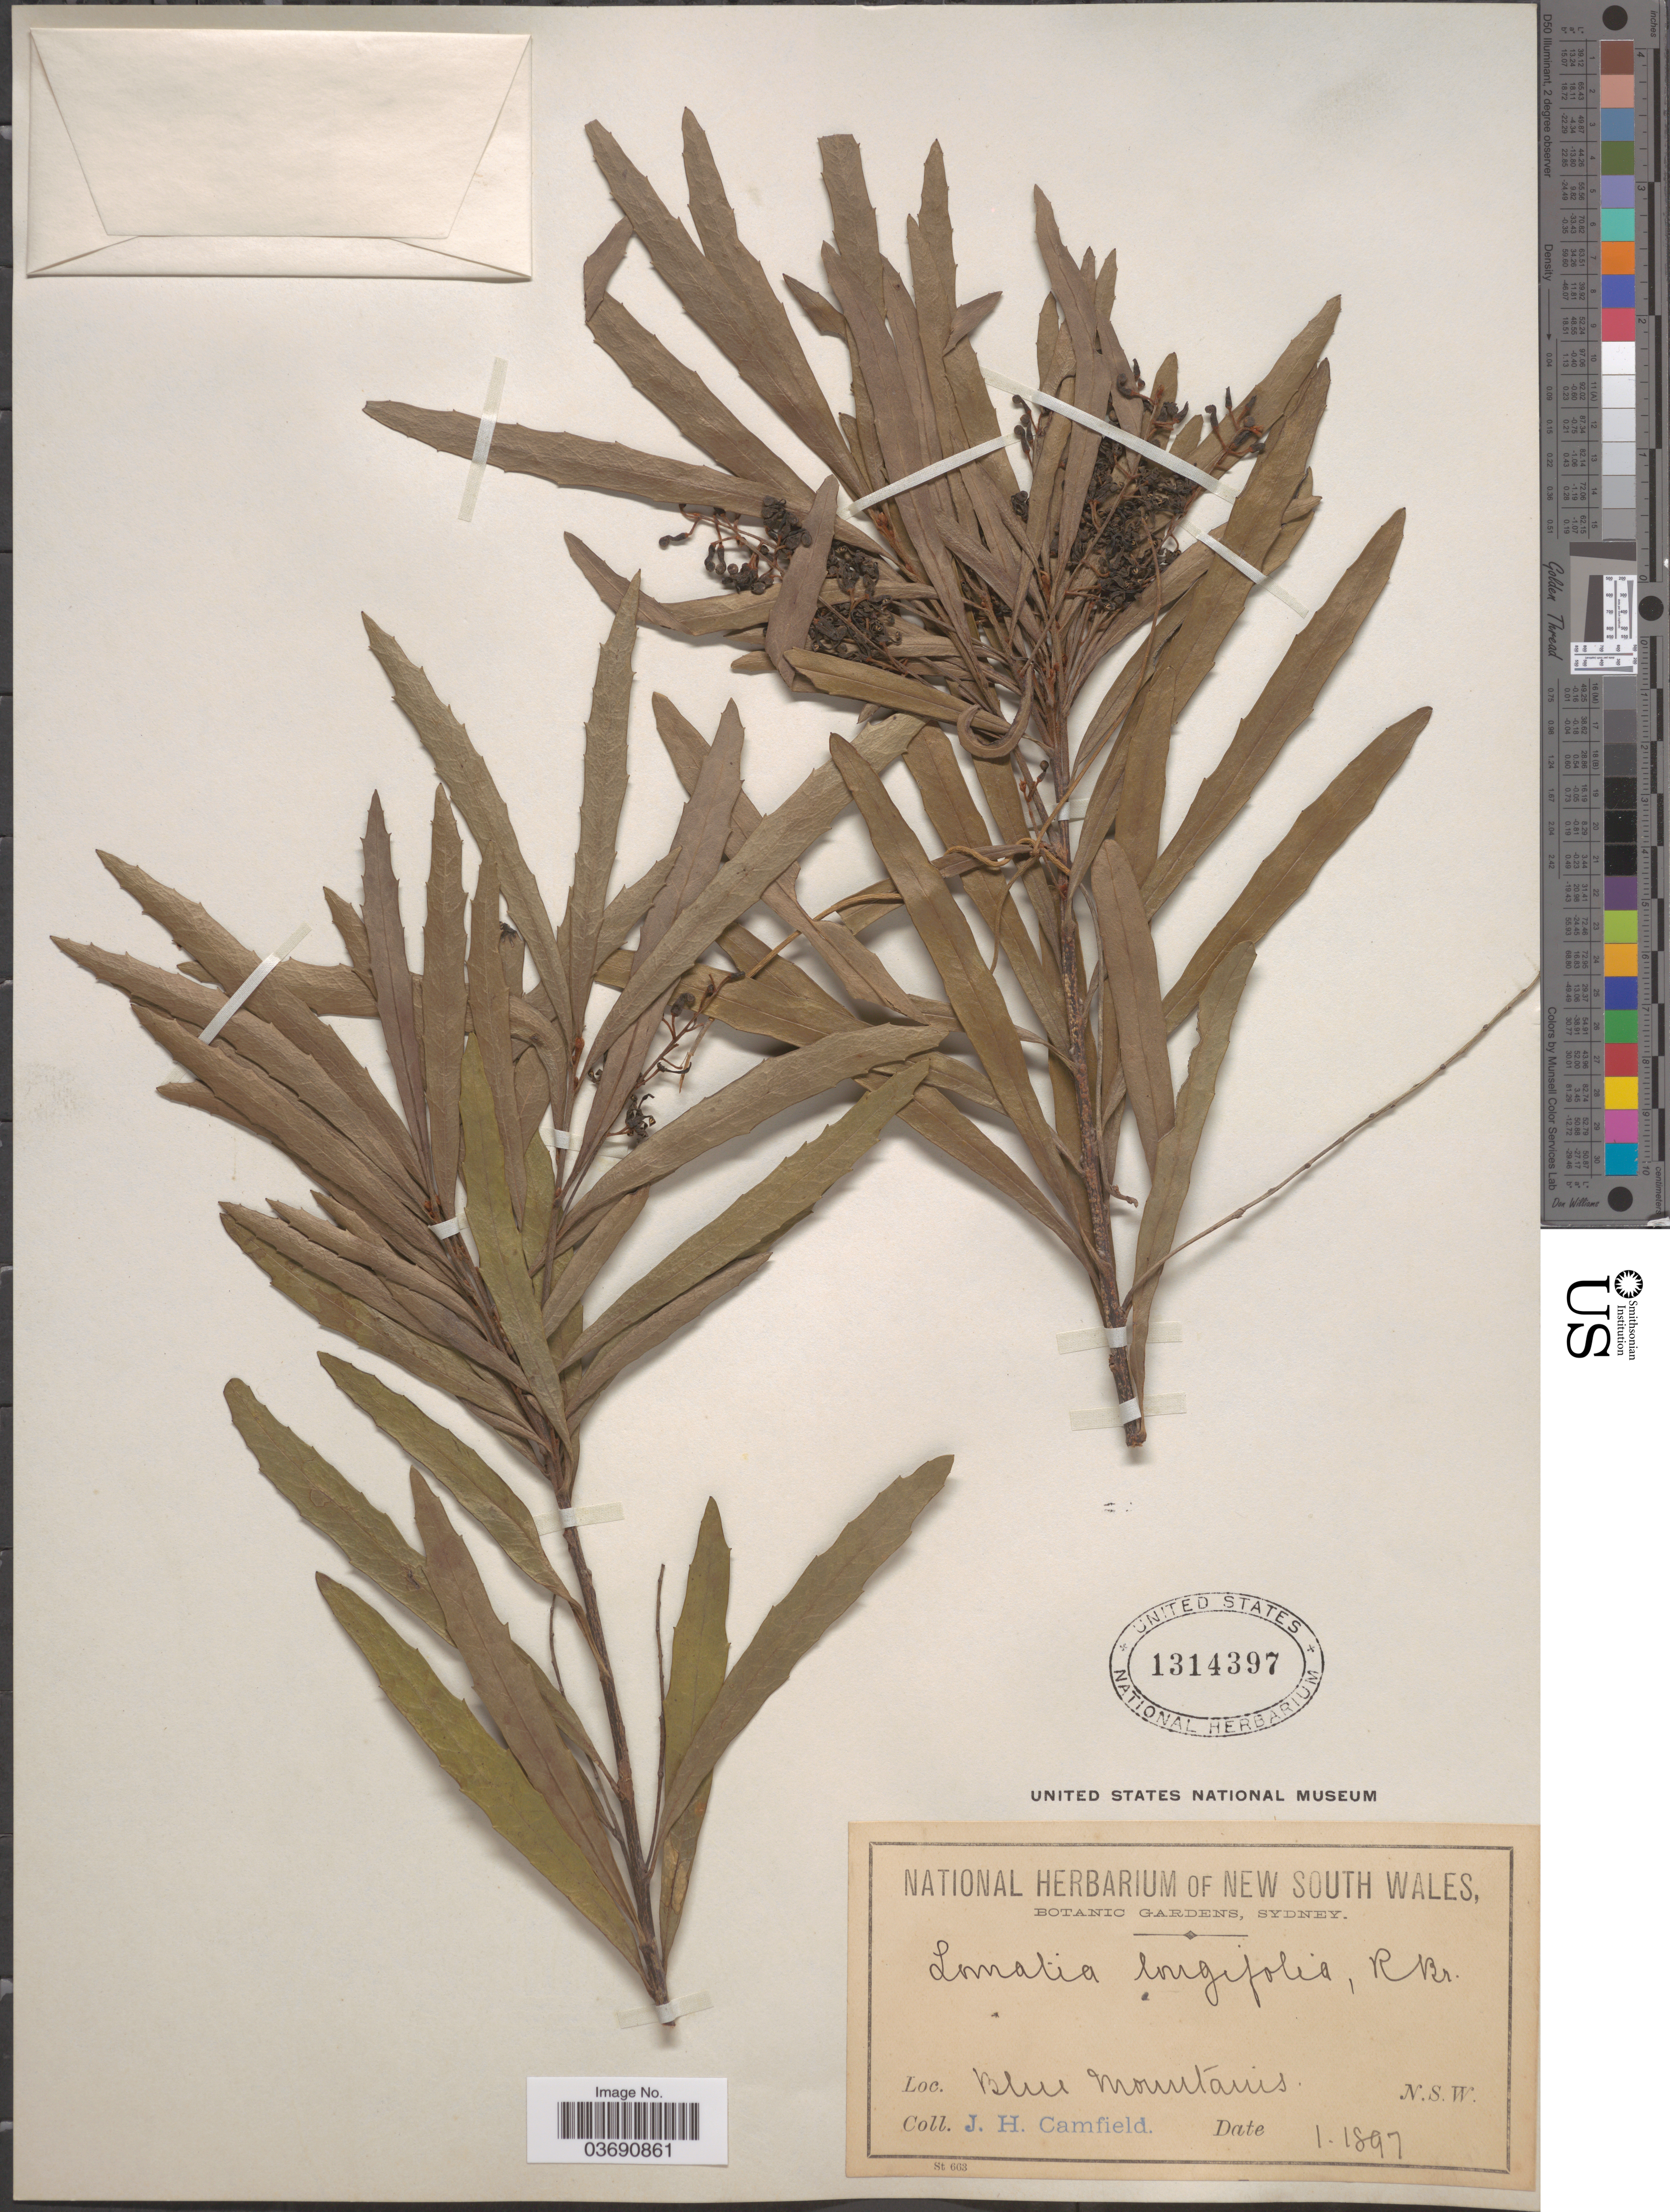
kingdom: Plantae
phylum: Tracheophyta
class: Magnoliopsida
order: Proteales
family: Proteaceae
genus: Lomatia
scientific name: Lomatia longifolia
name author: R. Br.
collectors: J. Camfield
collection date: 1897-01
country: Australia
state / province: New South Wales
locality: Blue Mountains.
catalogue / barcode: US 1314397